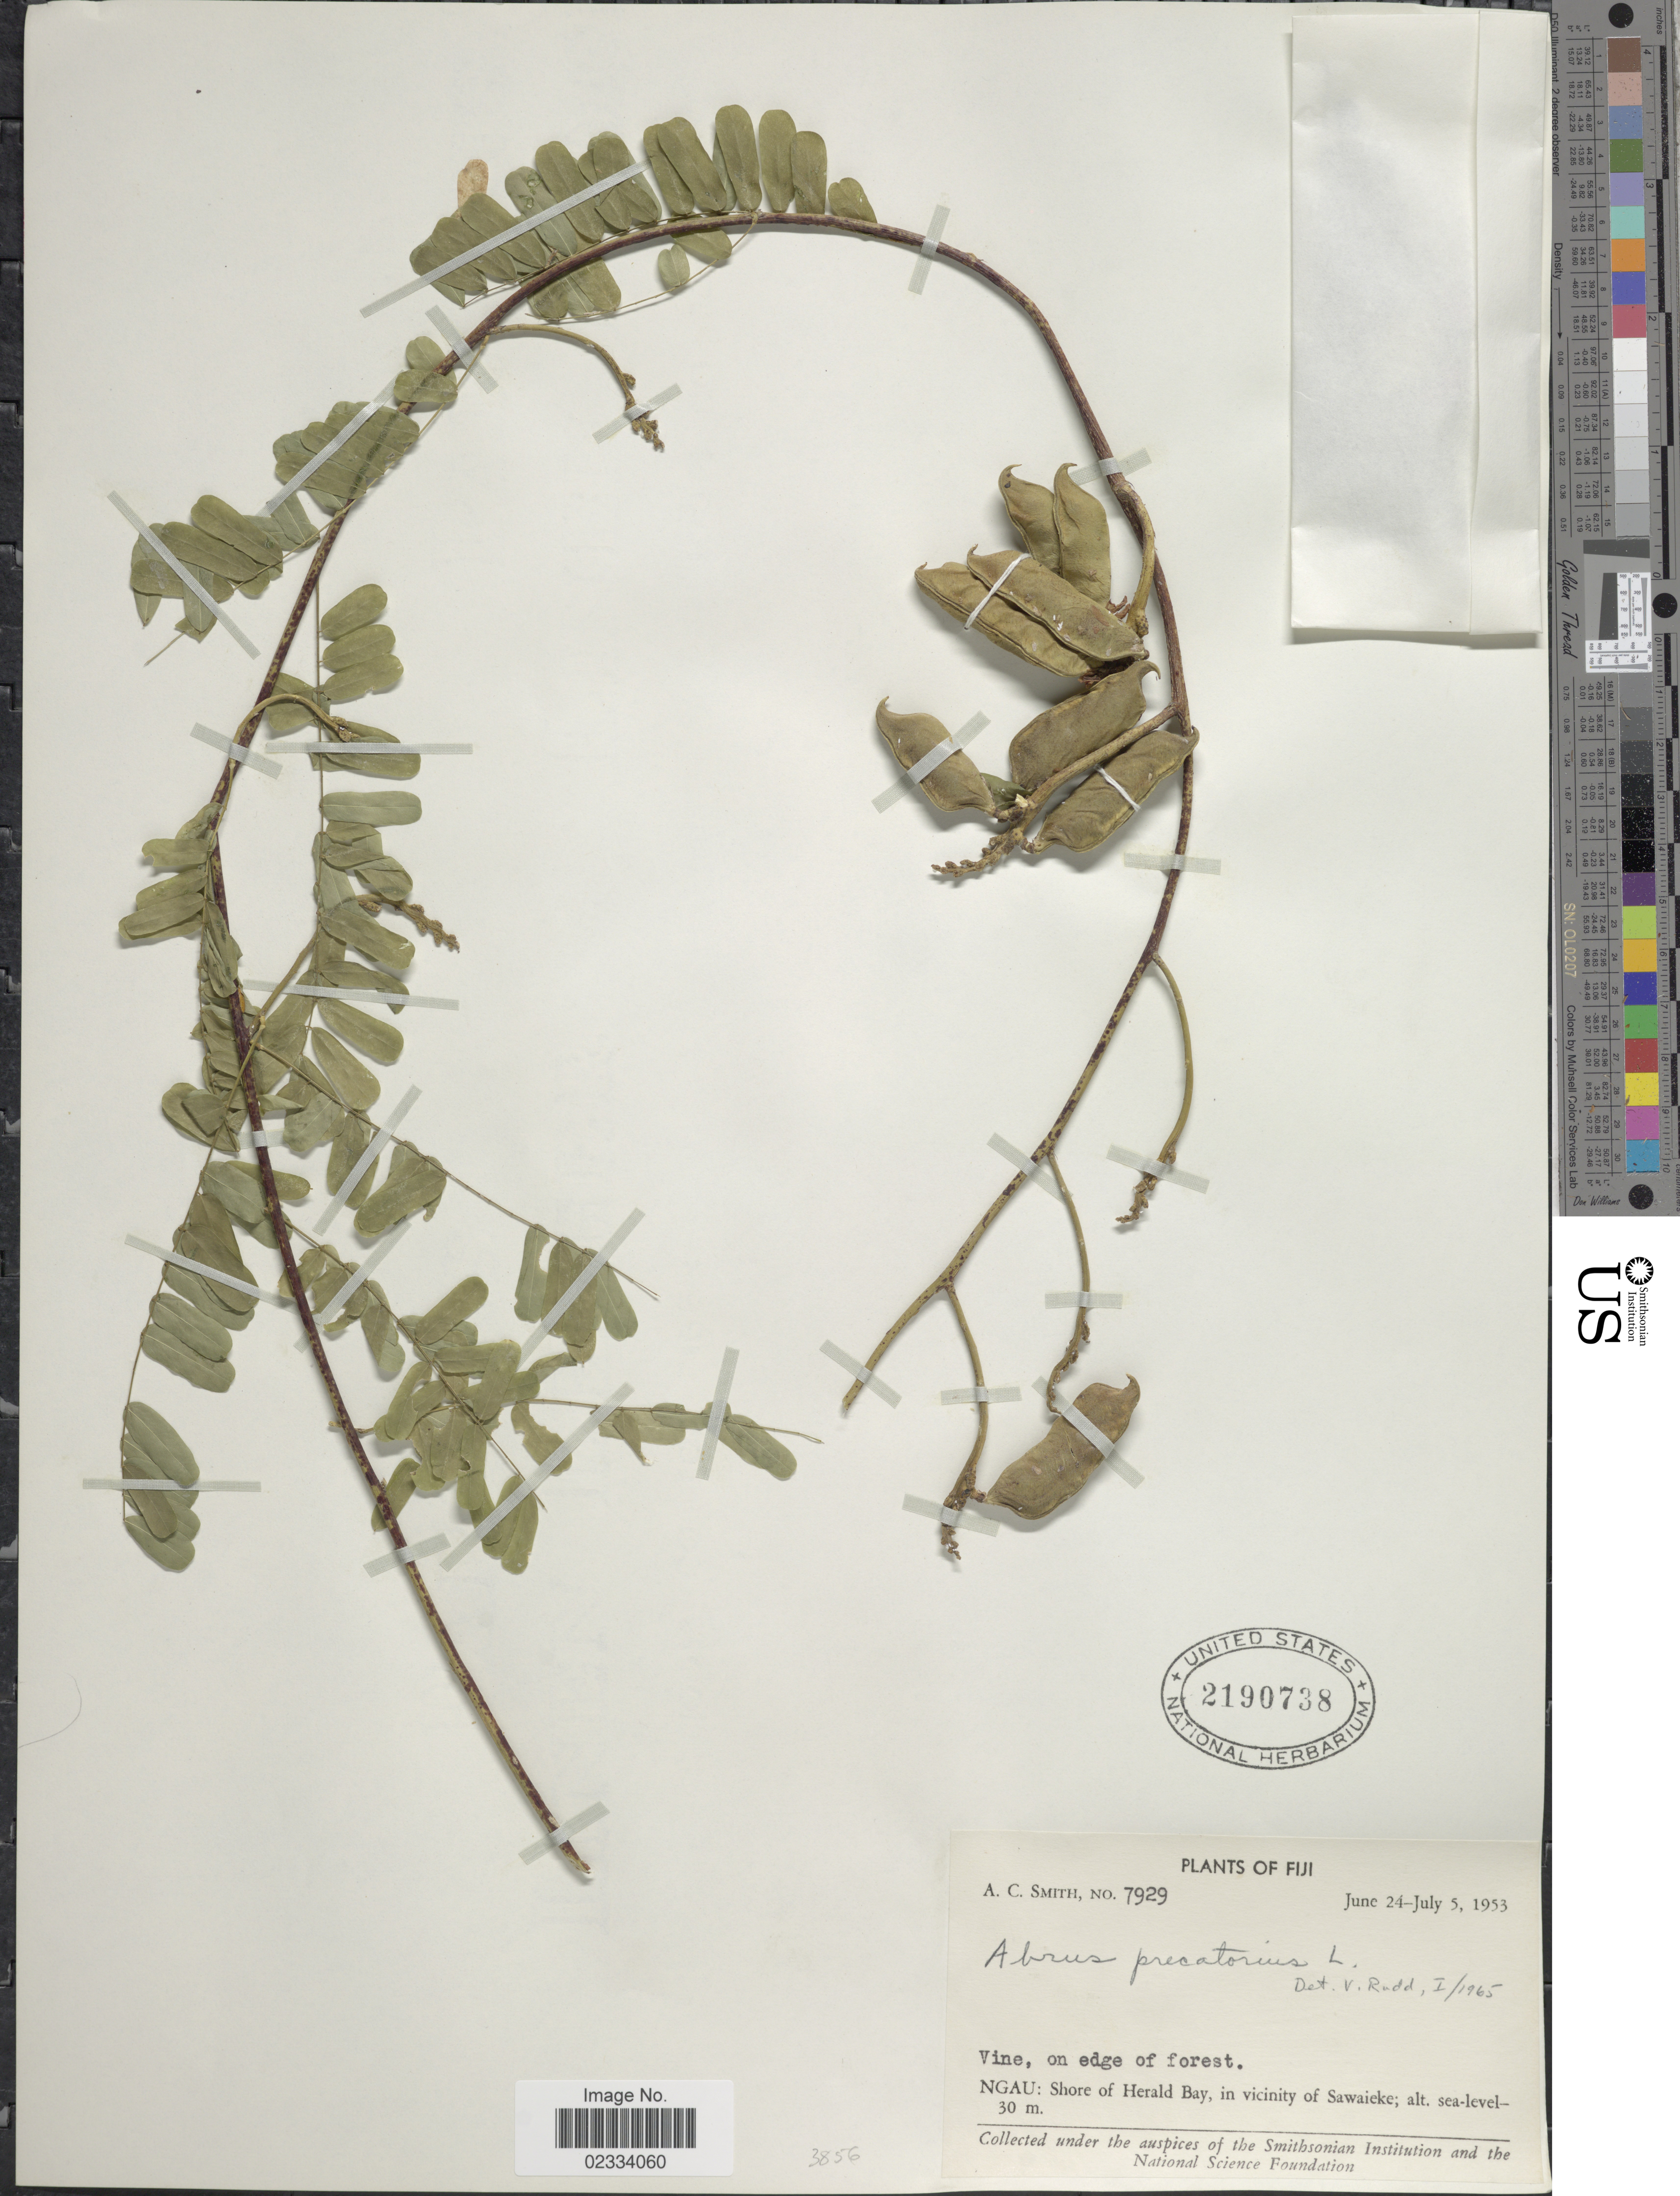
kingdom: Plantae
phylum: Tracheophyta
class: Magnoliopsida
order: Fabales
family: Fabaceae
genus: Abrus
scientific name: Abrus precatorius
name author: L.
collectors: A. C. Smith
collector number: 7929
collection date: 1953-06-24/1953-07-05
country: Fiji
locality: Ngau: Shore of Herald Bay, in vicinity of Sawaieke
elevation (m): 0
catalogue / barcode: US 2190738